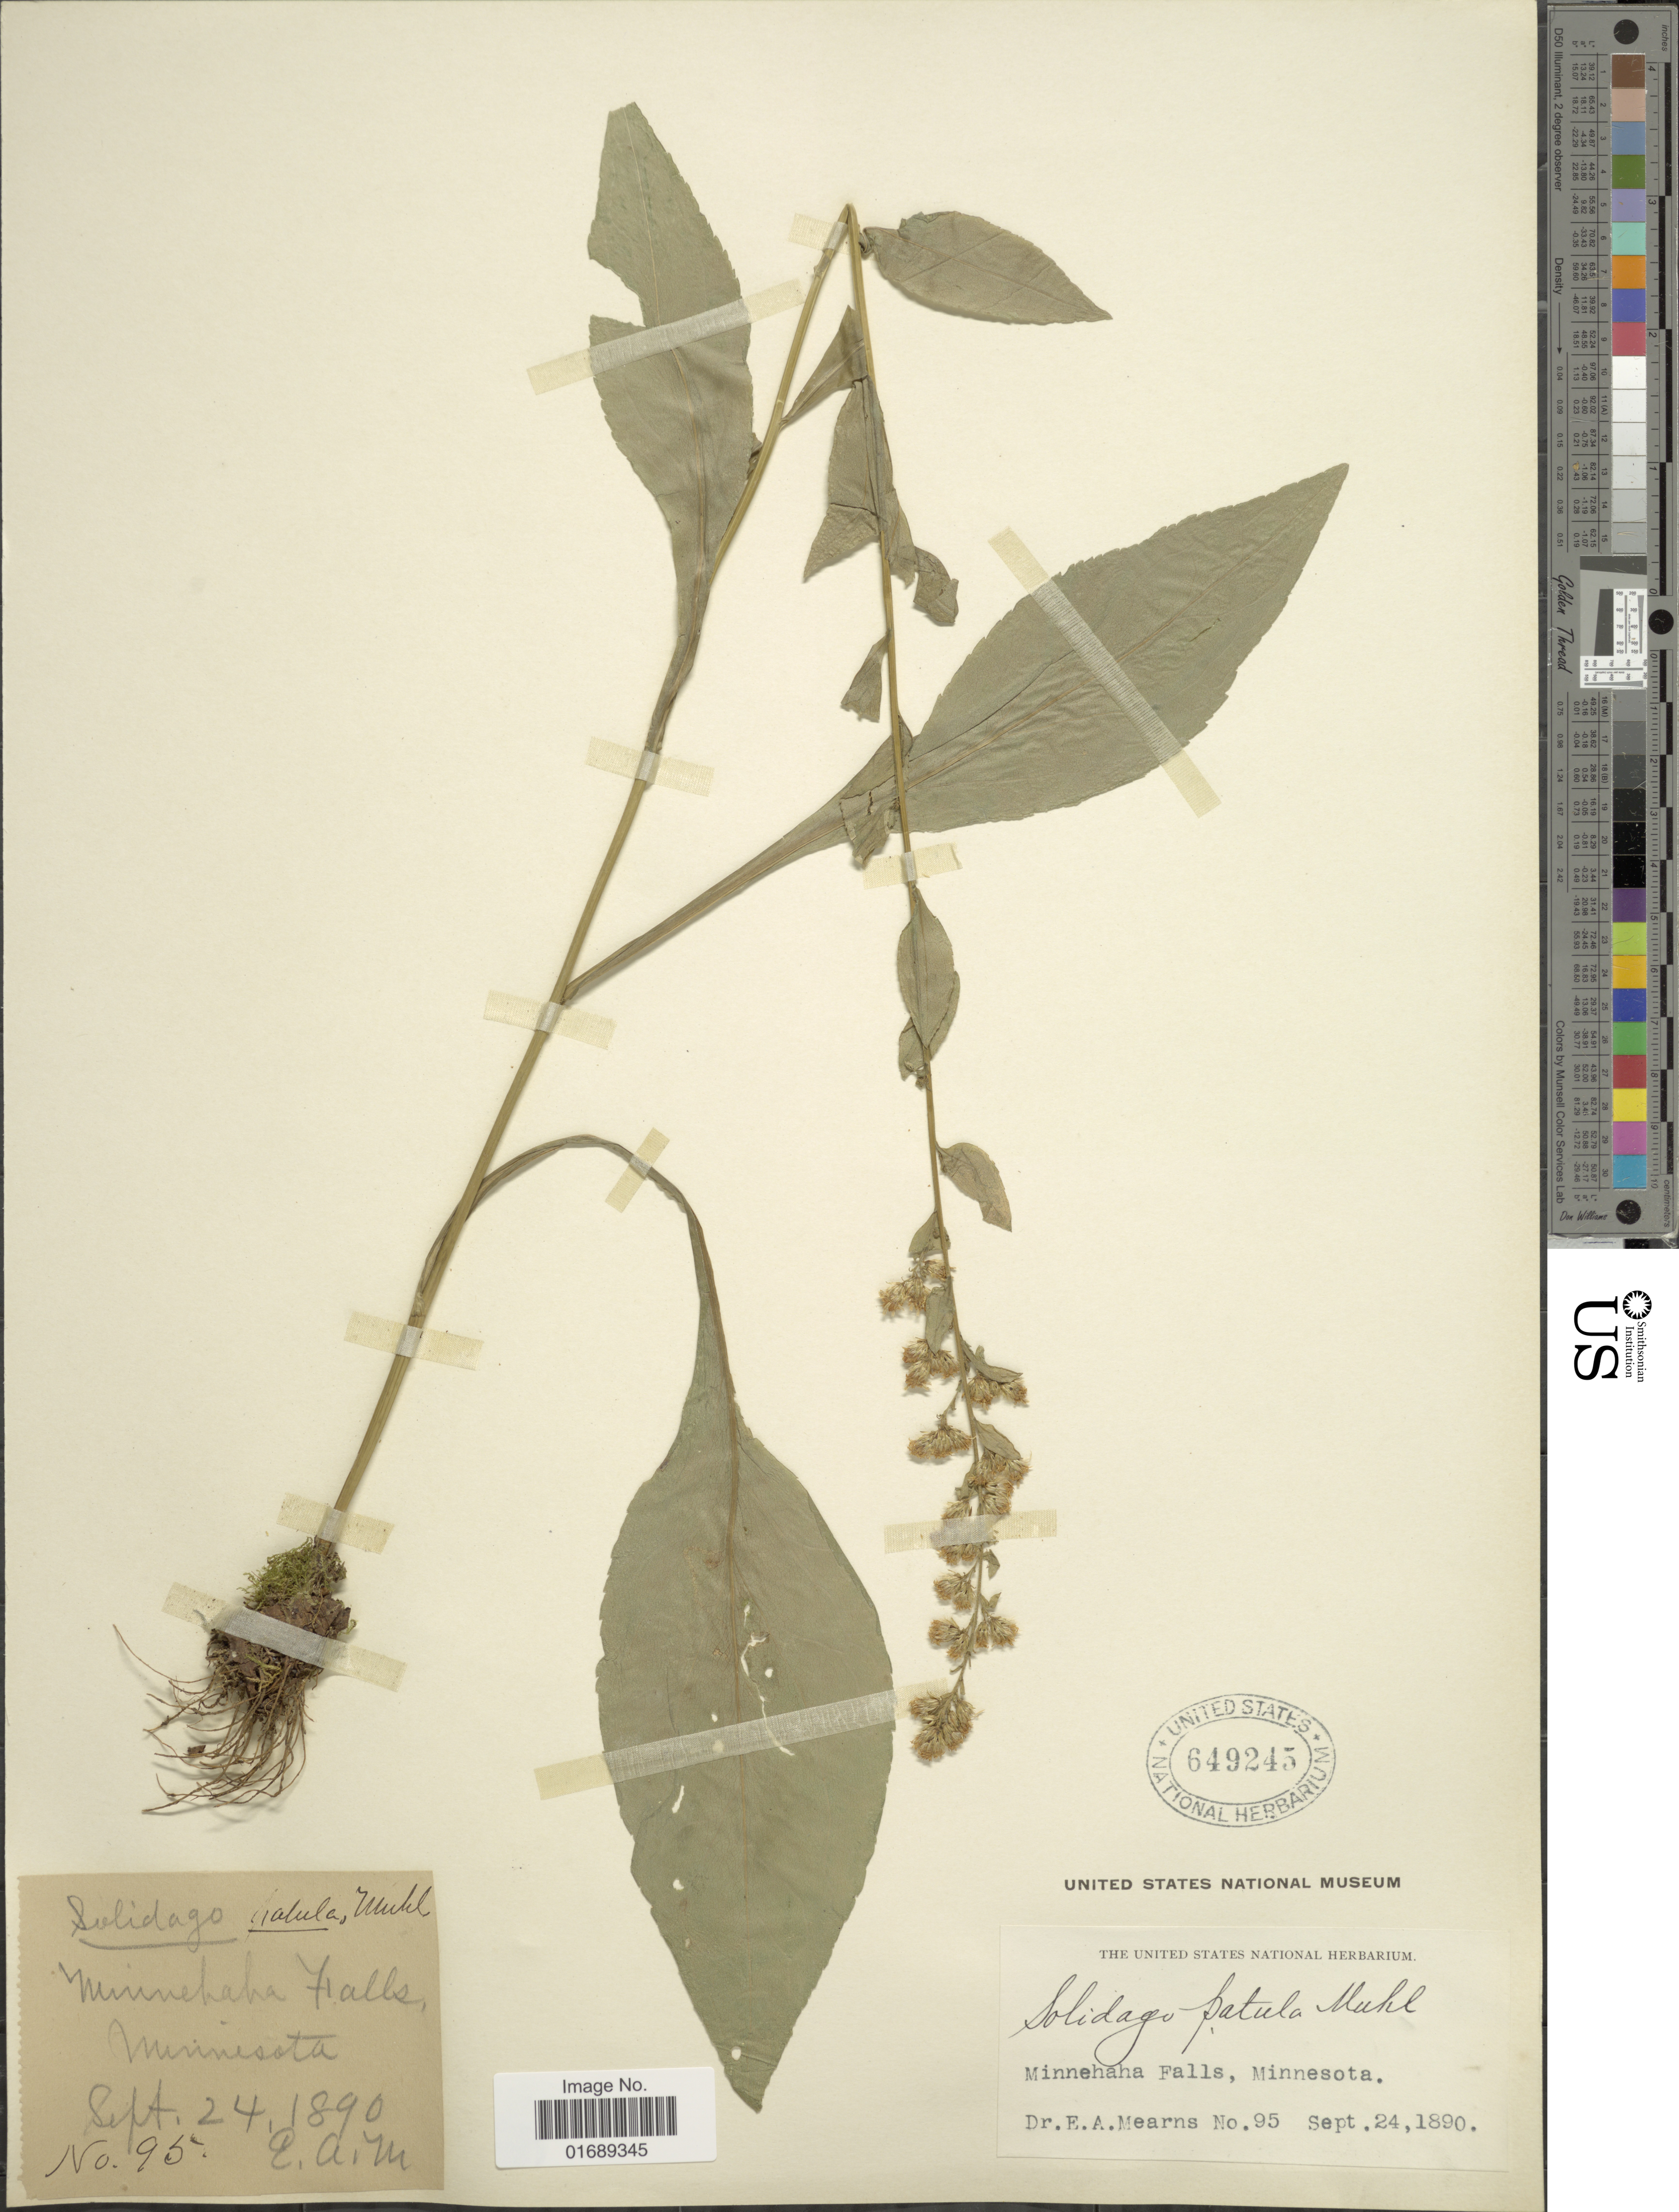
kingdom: Plantae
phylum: Tracheophyta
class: Magnoliopsida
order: Asterales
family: Asteraceae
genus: Solidago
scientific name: Solidago patula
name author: Muhl. ex Willd.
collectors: E. A. Mearns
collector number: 95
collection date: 1890-09-24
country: United States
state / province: Minnesota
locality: Minnehaha Falls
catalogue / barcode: US 649245